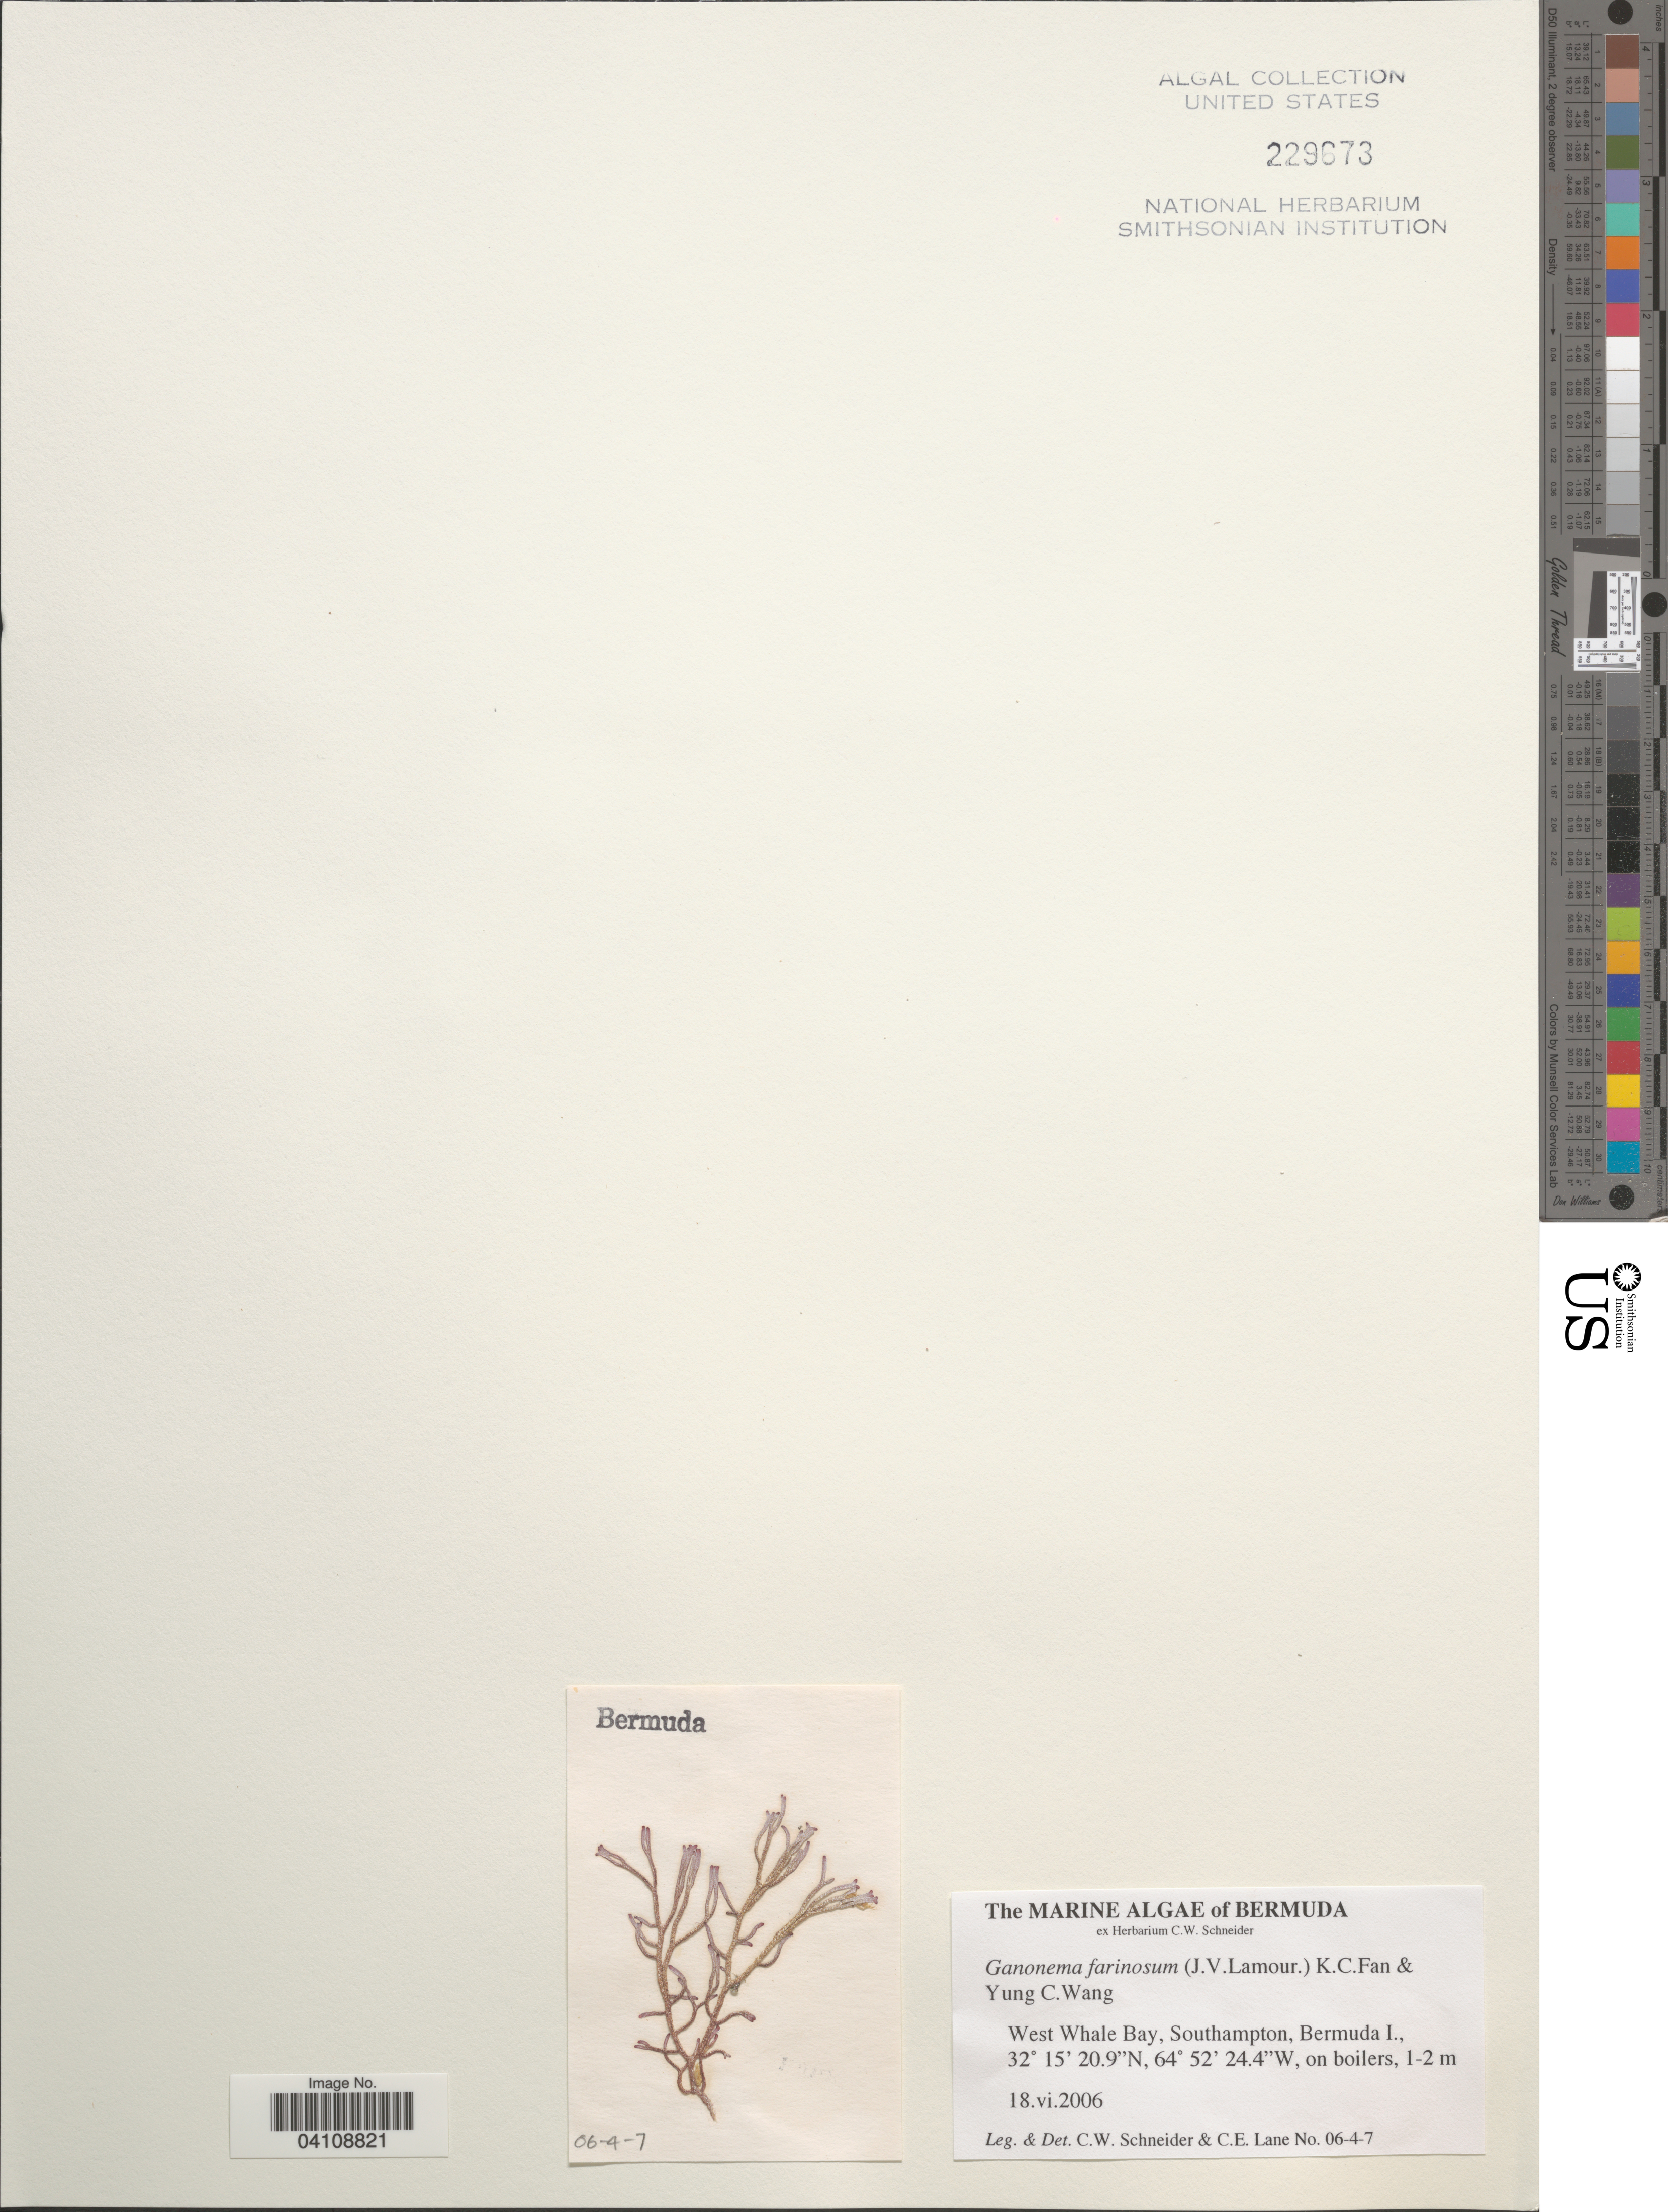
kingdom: Plantae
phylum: Rhodophyta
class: Florideophyceae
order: Nemaliales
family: Liagoraceae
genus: Ganonema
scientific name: Ganonema farinosum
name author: (J.V.Lamouroux) K.C. Fan & Yung C. Wang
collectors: C. W.Schneider & C. E. Lane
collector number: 06-4-7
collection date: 2006-06-18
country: Bermuda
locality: West Whale Bay, Southampton, Bermuda I.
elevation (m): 1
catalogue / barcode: US 229673